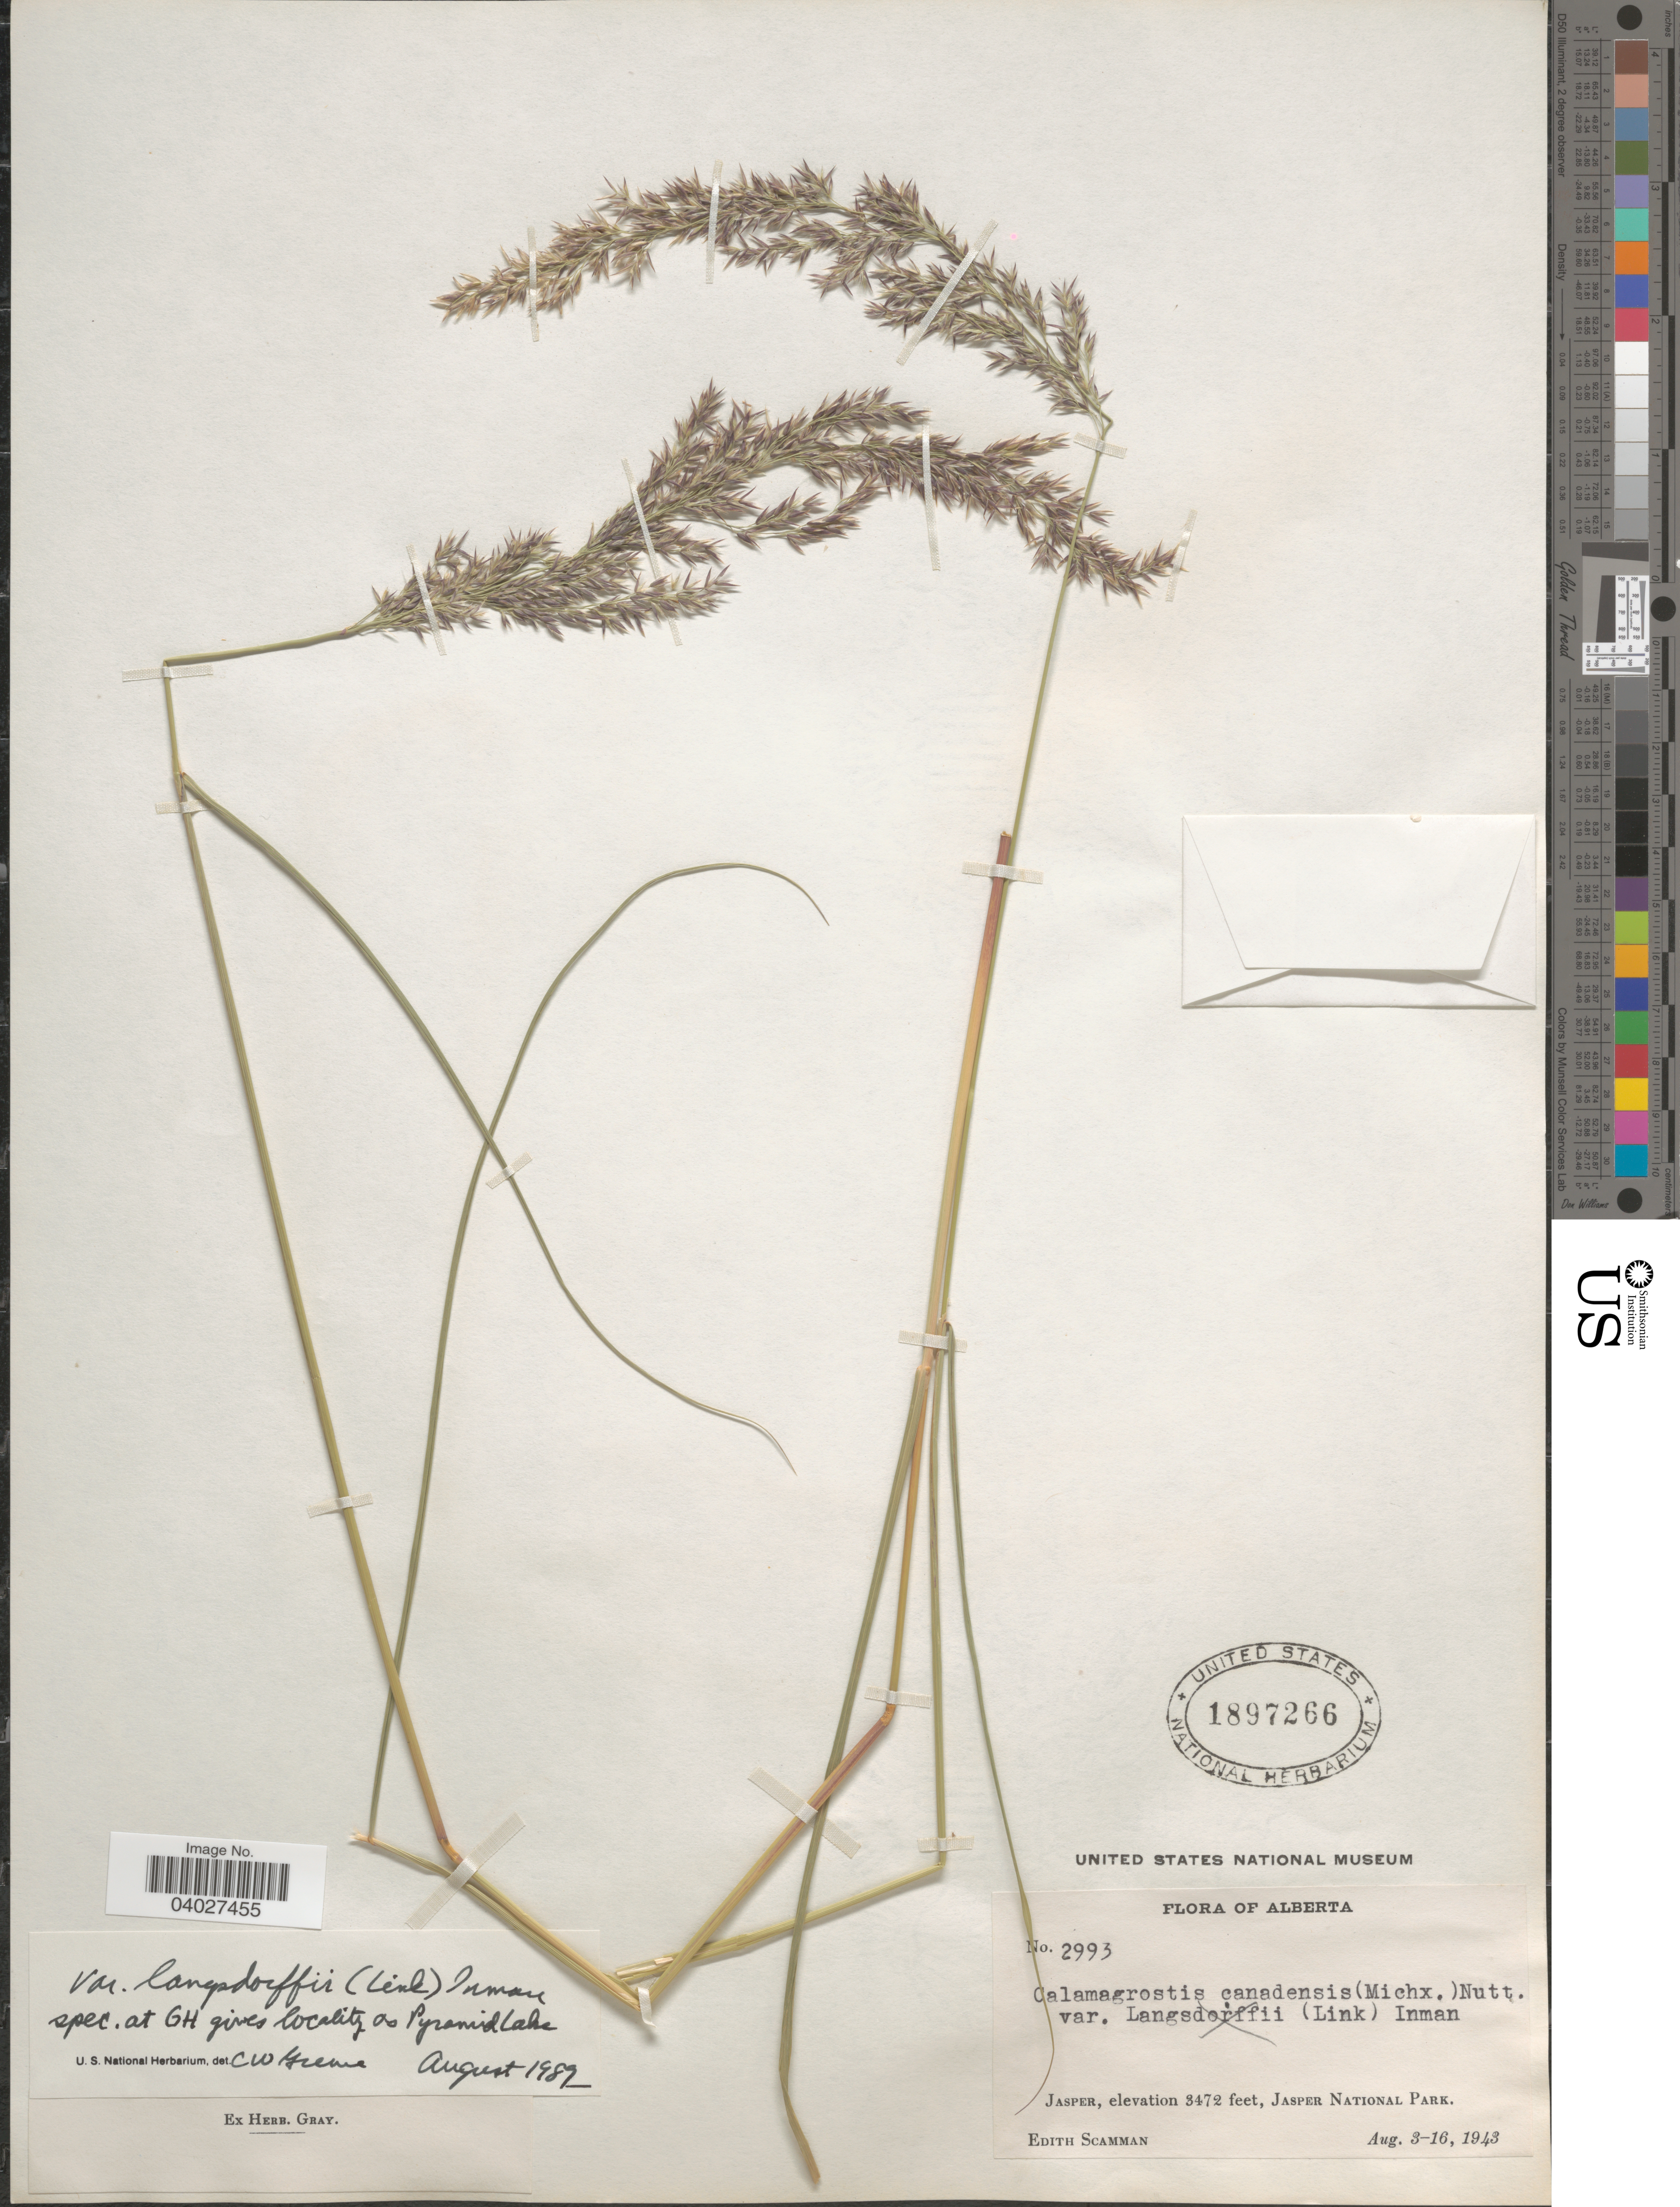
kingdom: Plantae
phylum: Tracheophyta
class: Liliopsida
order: Poales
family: Poaceae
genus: Calamagrostis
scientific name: Calamagrostis canadensis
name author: (Michx.) P. Beauv.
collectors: E. Scamman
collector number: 2993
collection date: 1943-08-03/1943-08-16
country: Canada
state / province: Alberta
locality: Jasper, Jasper National Park.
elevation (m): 1058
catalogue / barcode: US 1897266